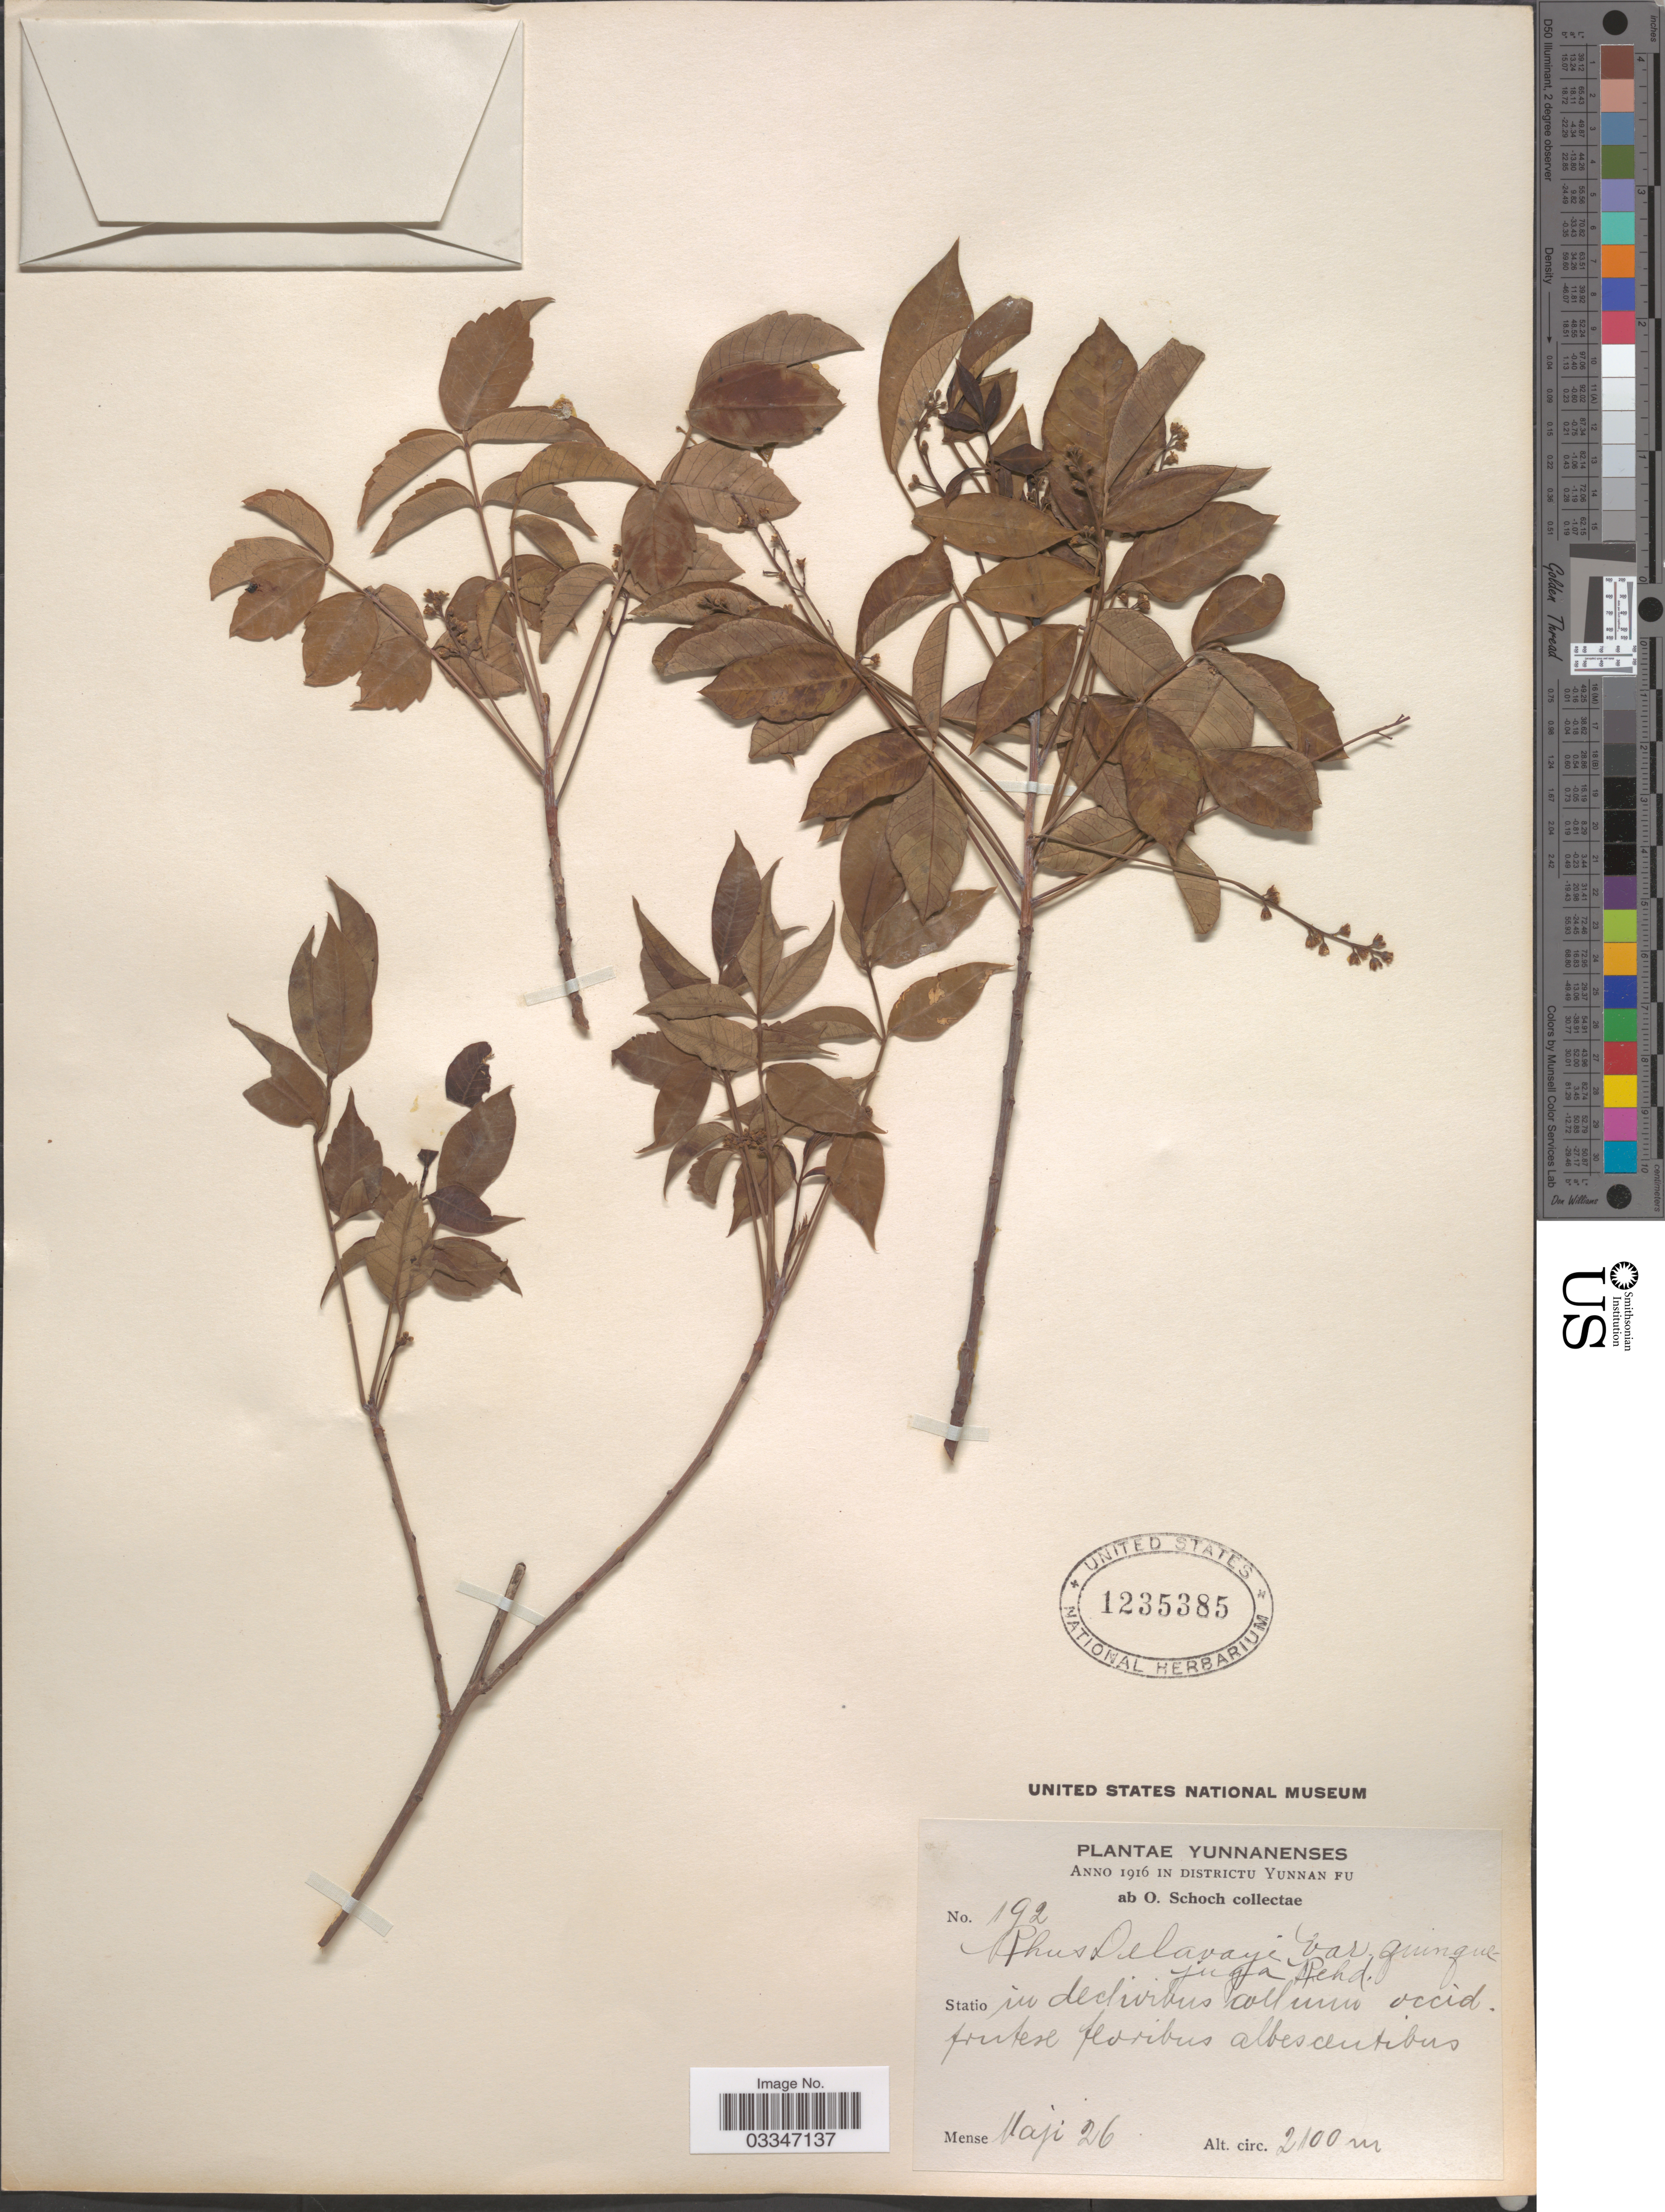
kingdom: Plantae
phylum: Tracheophyta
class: Magnoliopsida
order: Sapindales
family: Anacardiaceae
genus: Rhus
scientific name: Rhus delavayi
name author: Franch.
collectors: O. Schoch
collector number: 192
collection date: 1916-05-26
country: China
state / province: Yunnan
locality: Districtu Yunnan Fu.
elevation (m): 2100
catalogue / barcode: US 1235385